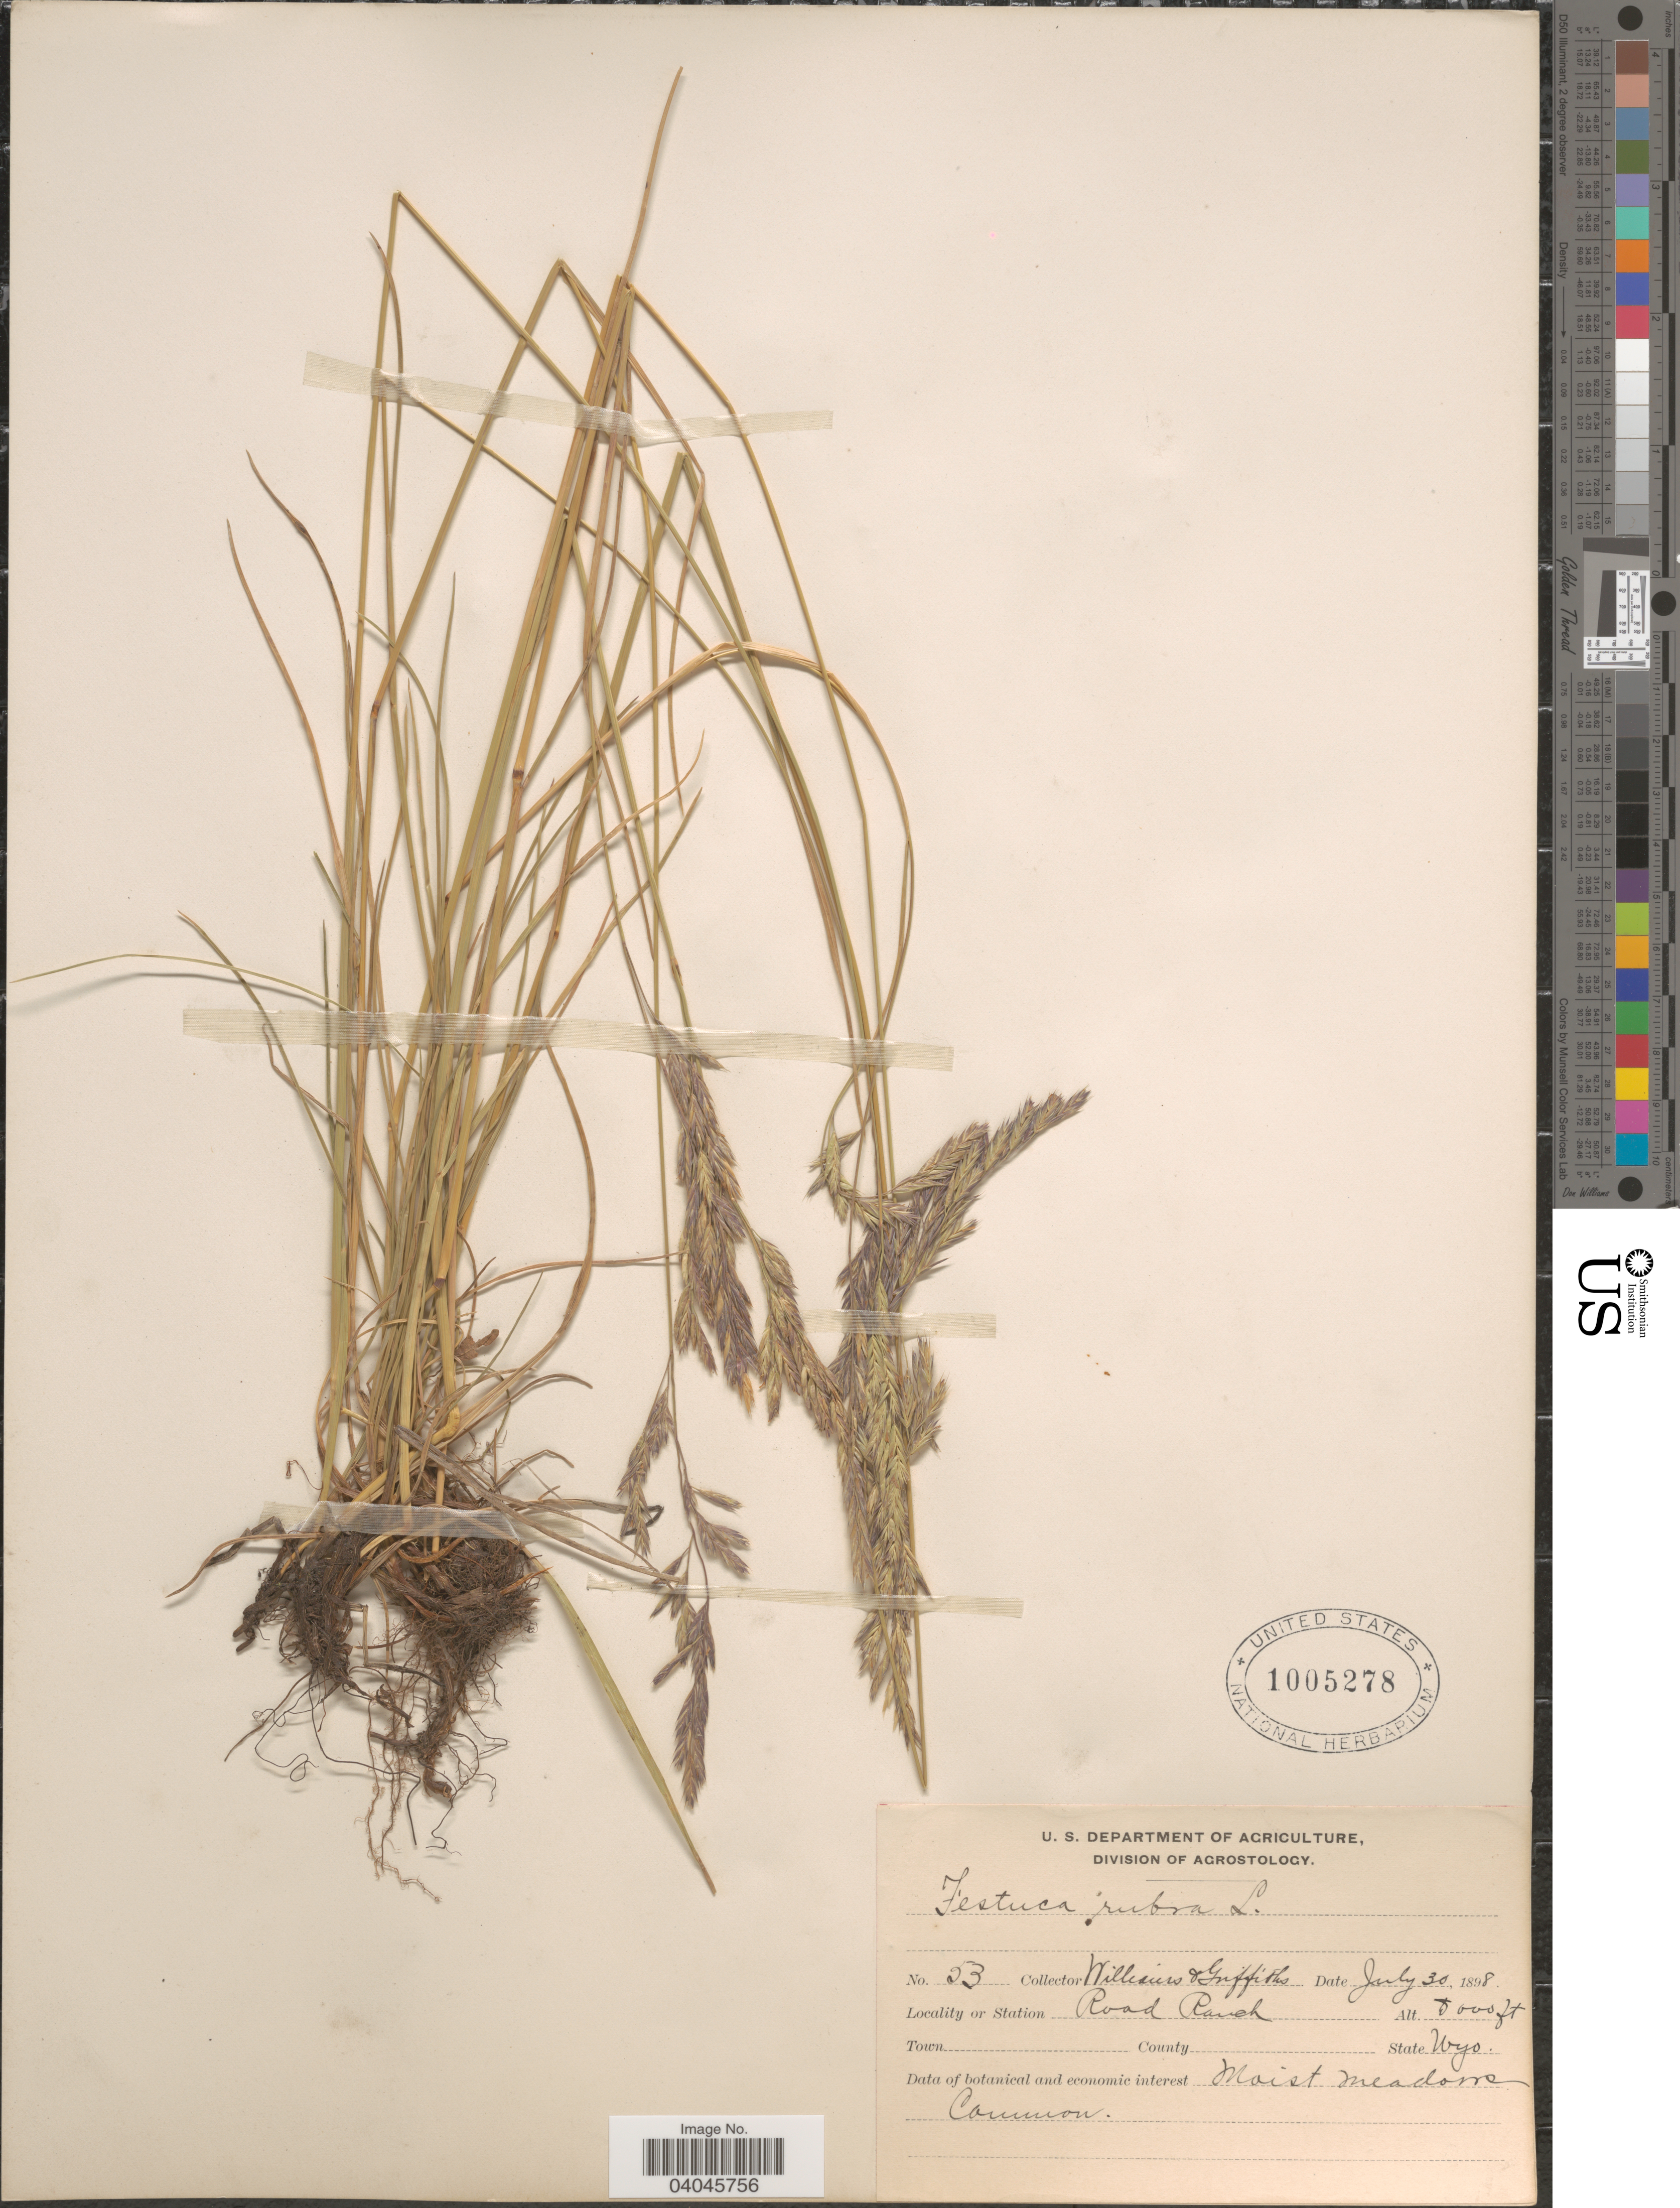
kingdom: Plantae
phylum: Tracheophyta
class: Liliopsida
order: Poales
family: Poaceae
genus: Festuca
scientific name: Festuca rubra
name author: L.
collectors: -- Williams & -- Griffiths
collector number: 53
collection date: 1898-07-30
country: United States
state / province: Wyoming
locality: Road Ranch.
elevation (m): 2438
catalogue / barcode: US 1005278